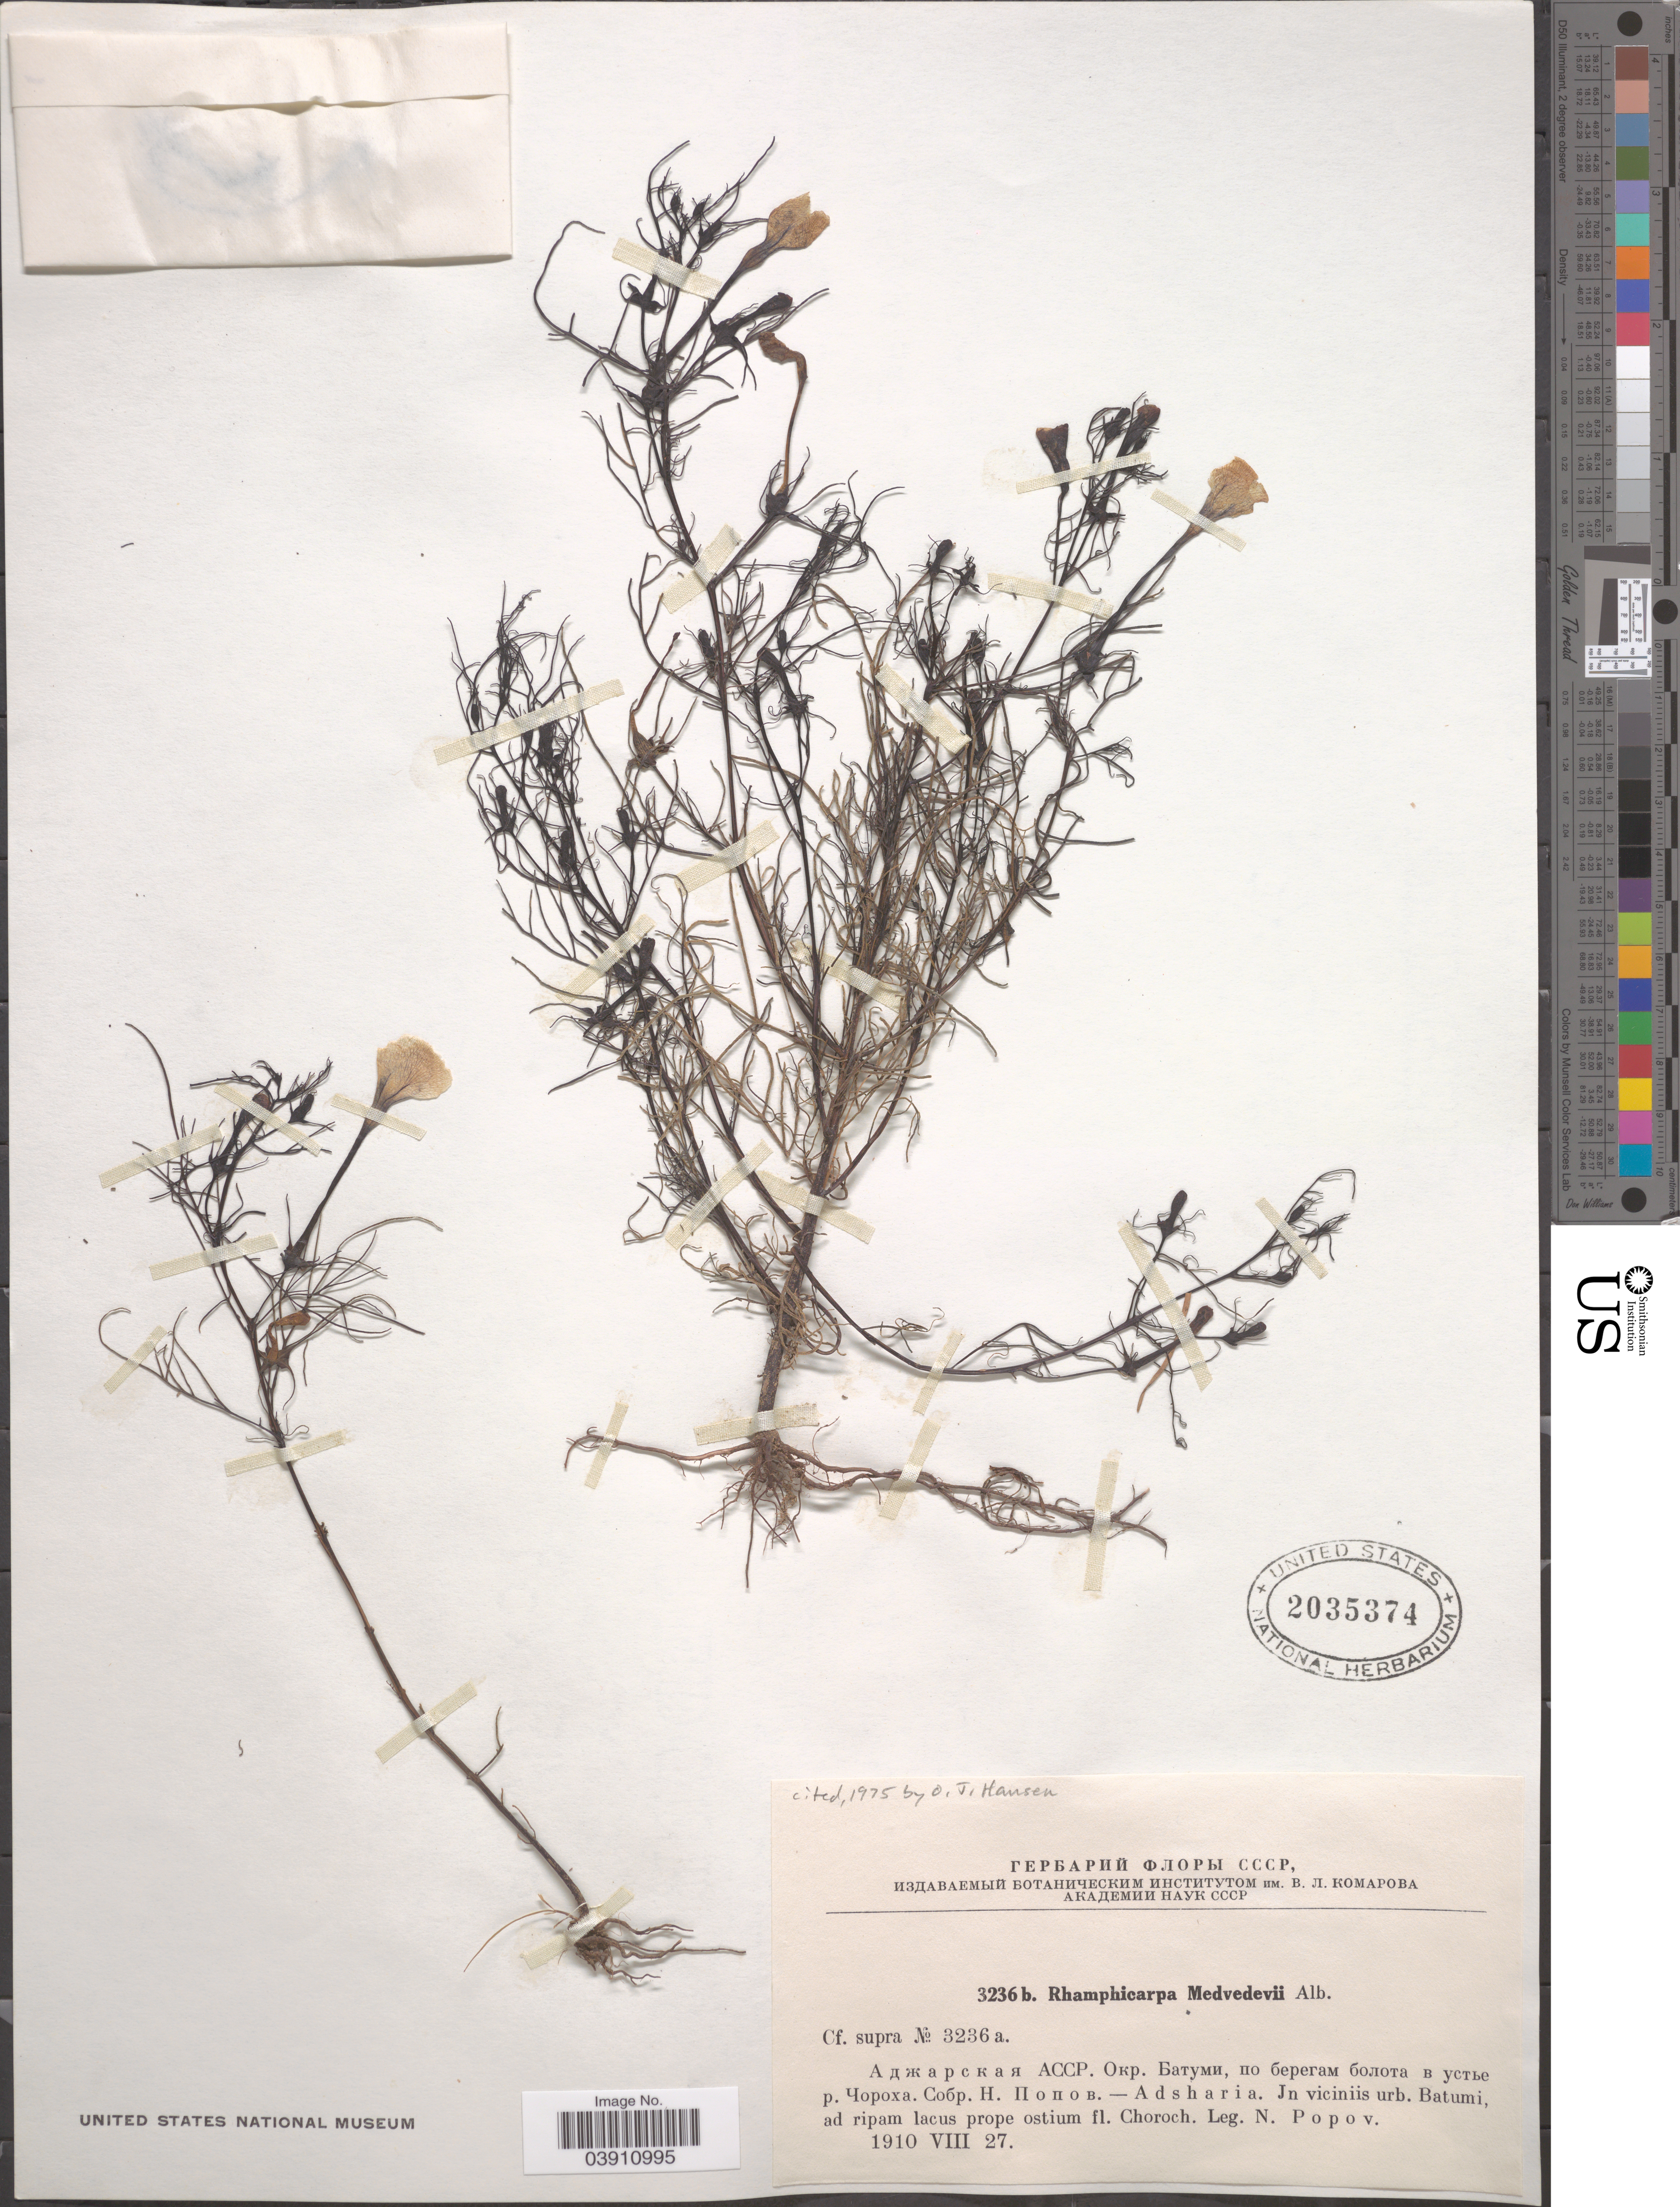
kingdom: Plantae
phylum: Tracheophyta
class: Magnoliopsida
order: Lamiales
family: Orobanchaceae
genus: Rhamphicarpa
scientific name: Rhamphicarpa medwedewii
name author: Albov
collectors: N. Popov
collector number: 3236 b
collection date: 1910-03-27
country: Georgia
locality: Adsharia. In viciniis urb. Batumi, ad ripam lacus prope ostium fl. Choroch.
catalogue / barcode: US 2035374